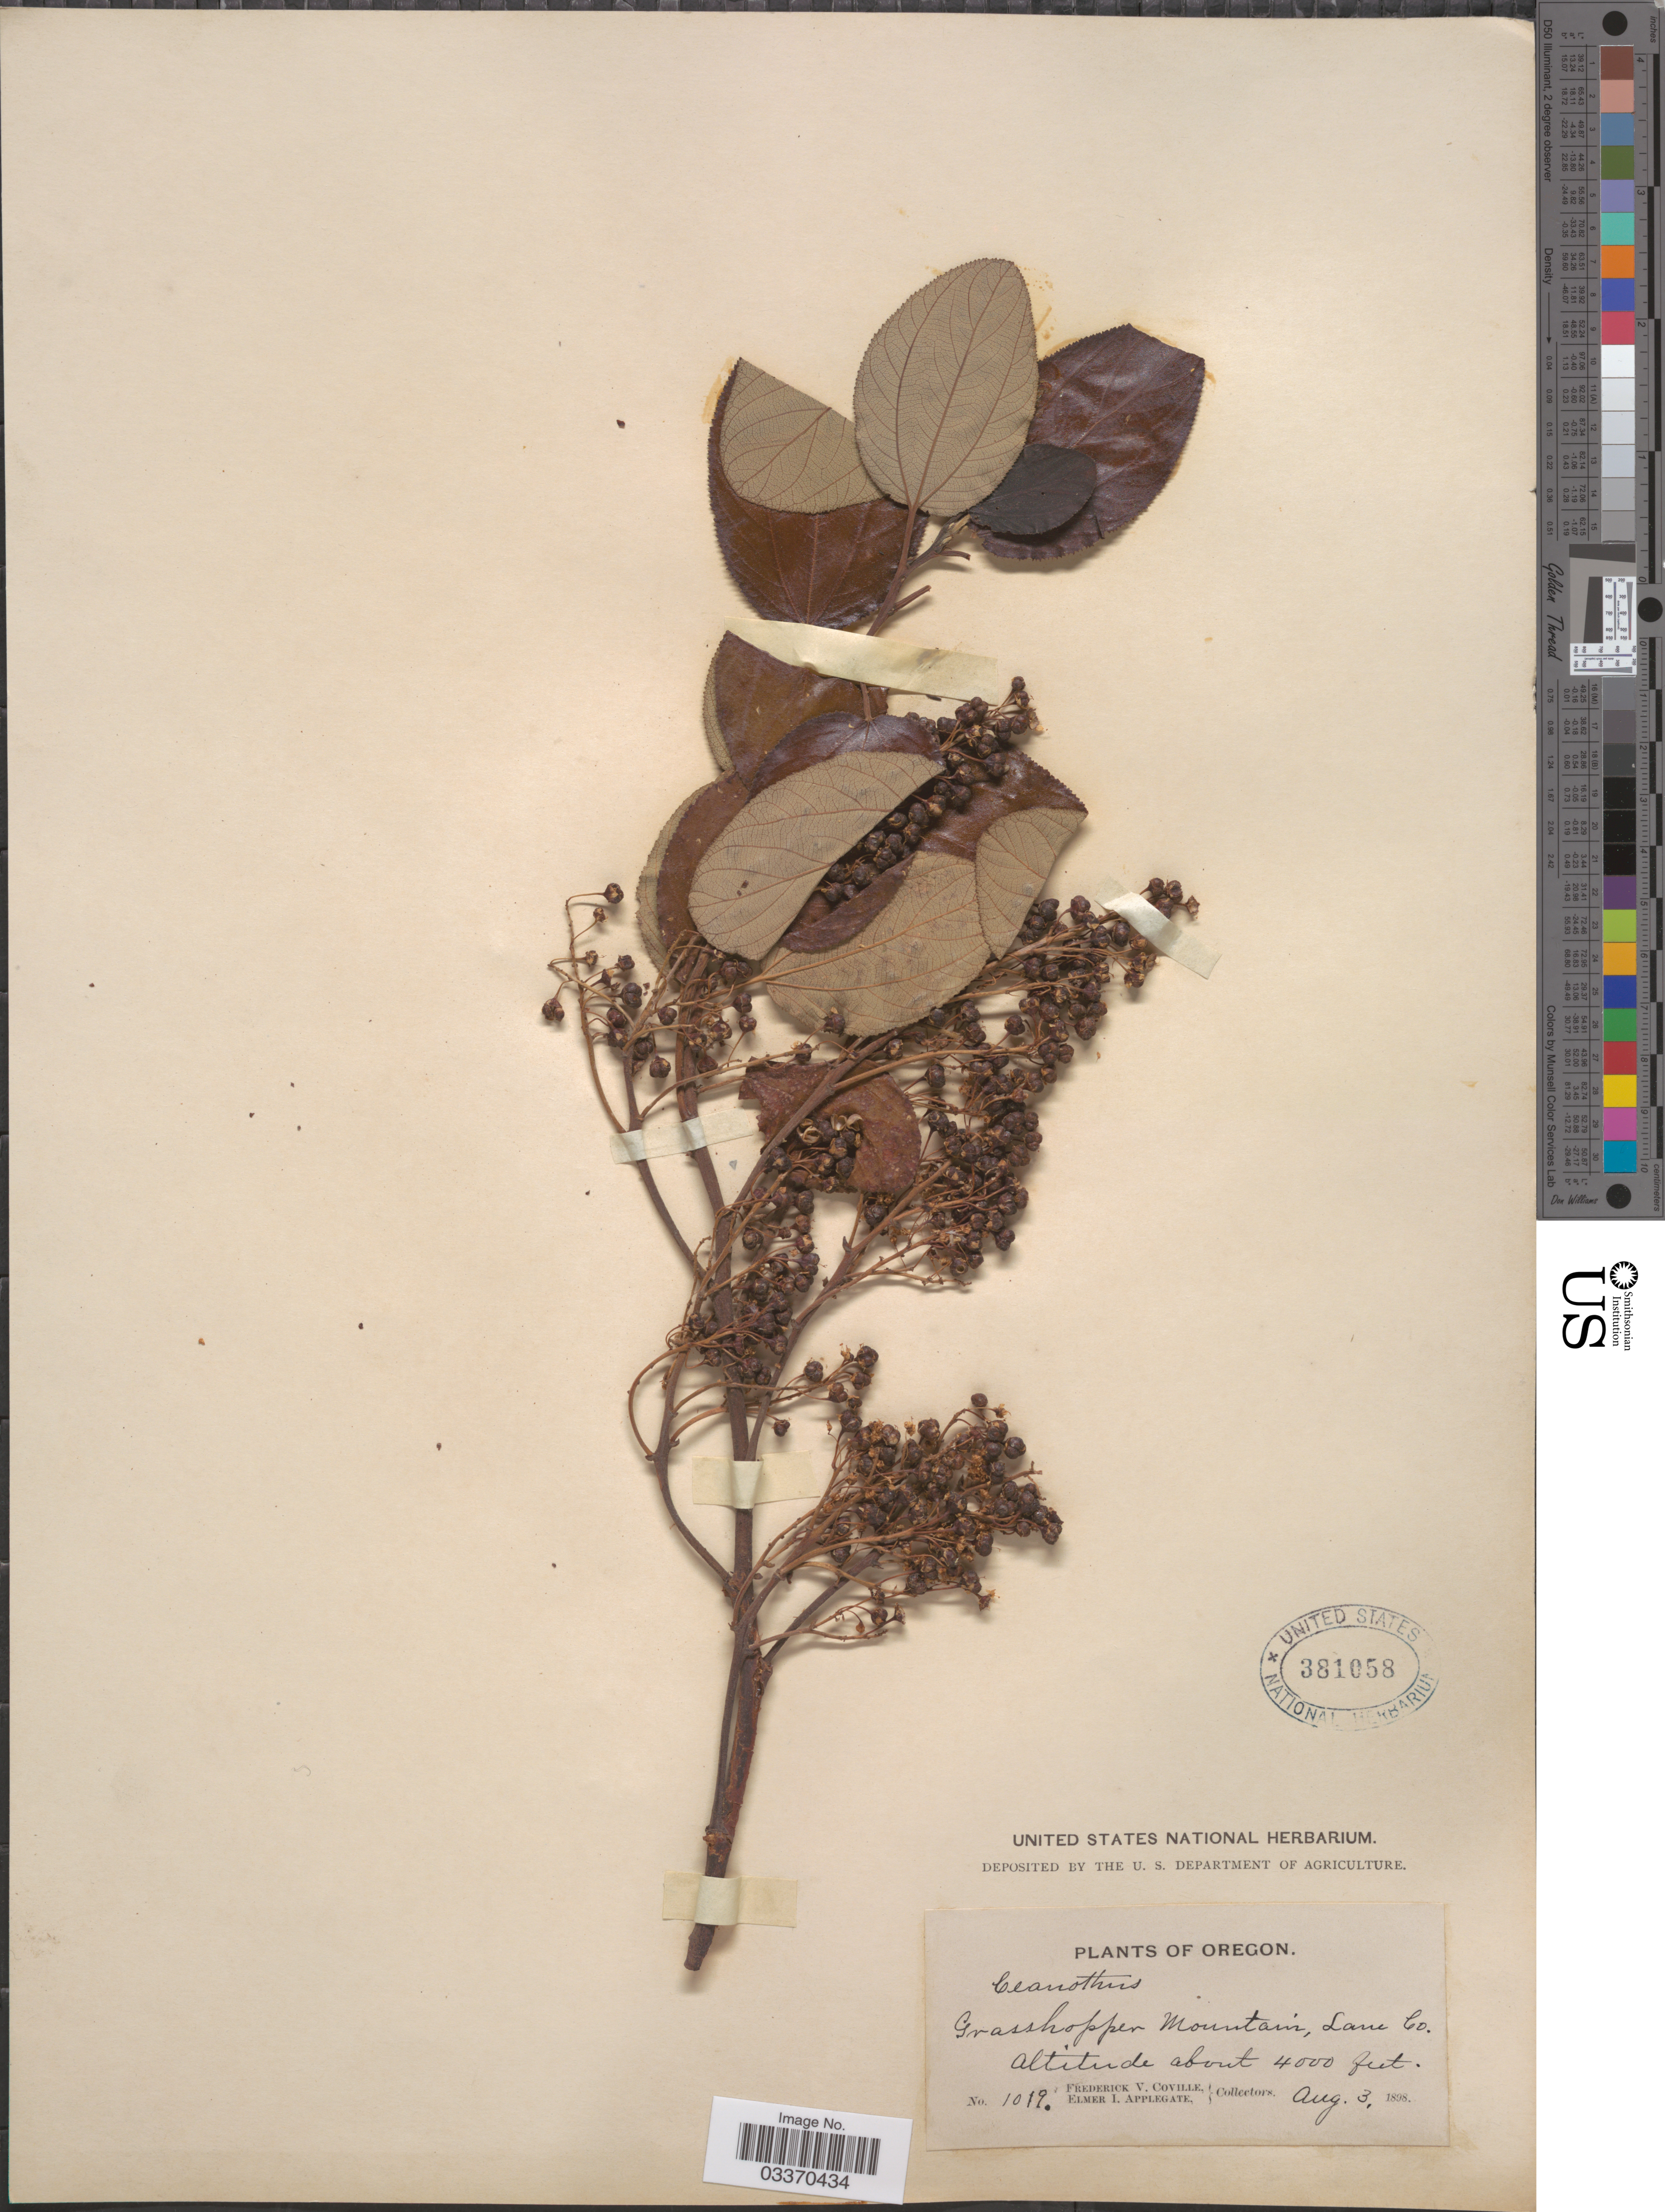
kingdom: Plantae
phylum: Tracheophyta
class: Magnoliopsida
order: Rosales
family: Rhamnaceae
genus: Ceanothus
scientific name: Ceanothus velutinus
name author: Douglas ex Hook.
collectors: F. V. Coville & E. I. Applegate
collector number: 1019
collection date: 1898-08-03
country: United States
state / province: Oregon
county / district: Lane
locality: Grasshopper Mountain, Lane Co.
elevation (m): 1219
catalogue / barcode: US 381058